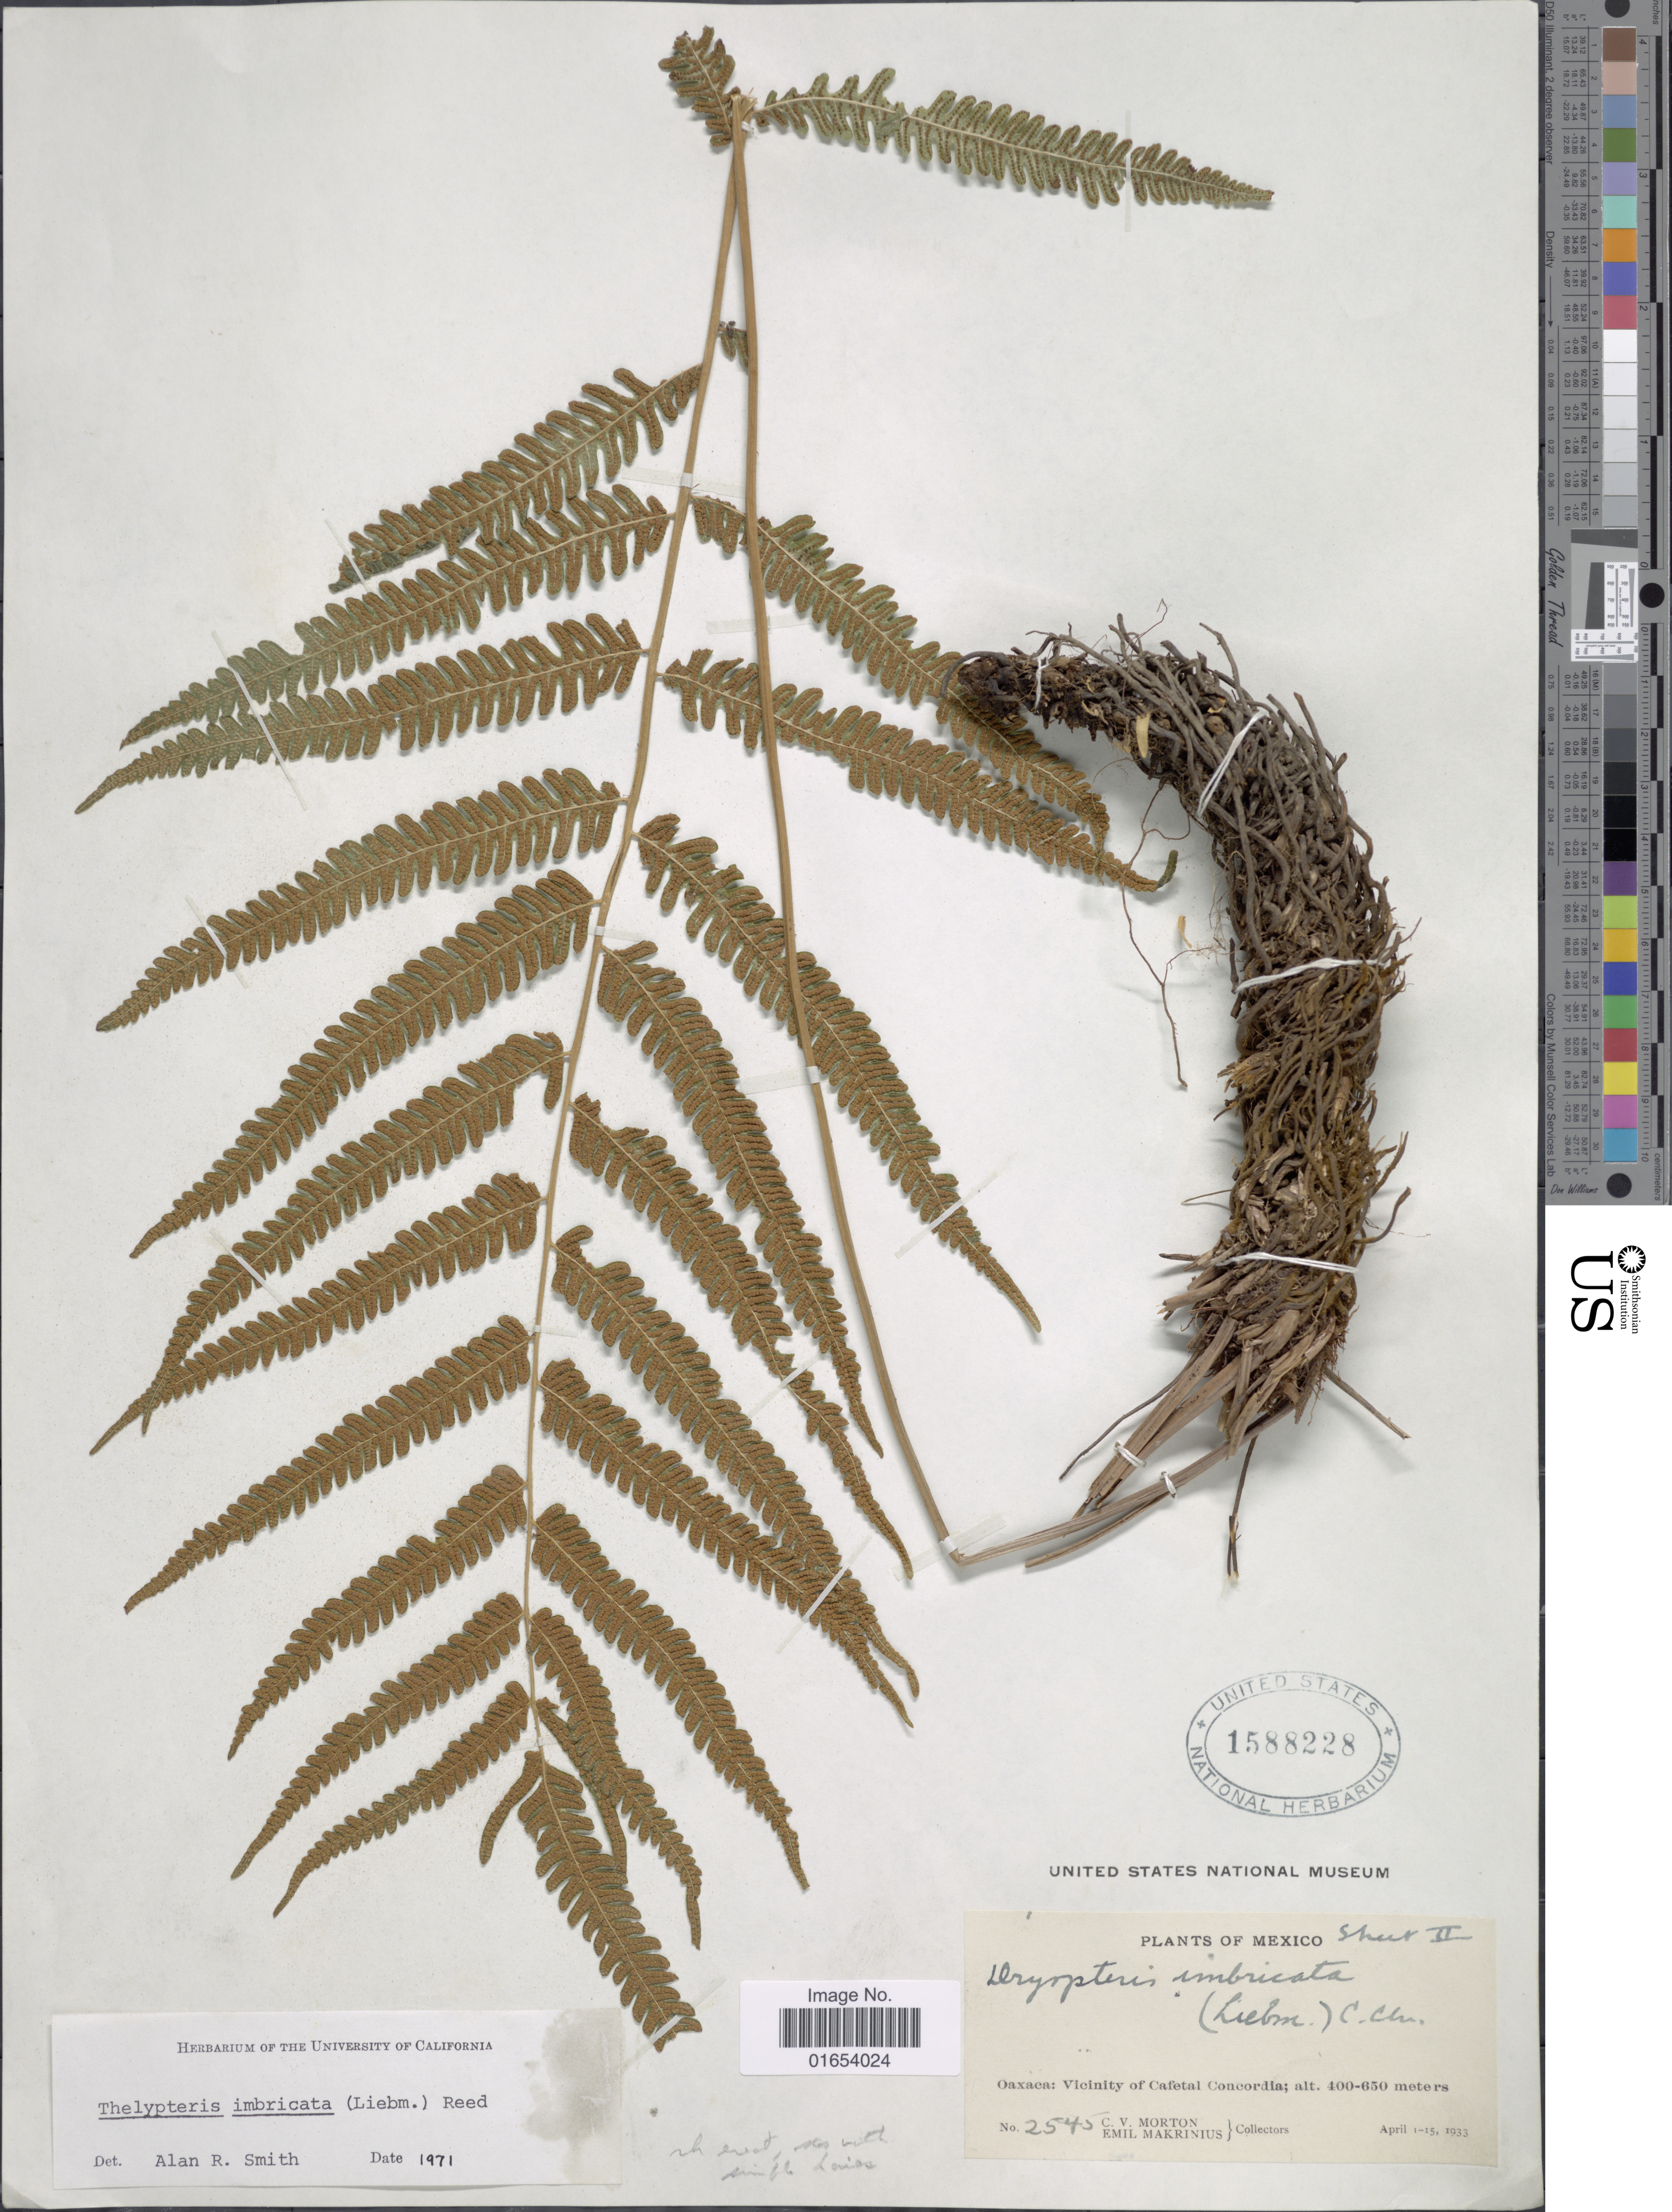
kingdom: Plantae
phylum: Tracheophyta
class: Polypodiopsida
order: Polypodiales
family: Thelypteridaceae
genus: Goniopteris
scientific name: Goniopteris imbricata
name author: (Liebm.) Á. Löve & D. Löve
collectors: C. V. Morton & E. Makrinus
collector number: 2545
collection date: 1933-04-01/1933-04-15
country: Mexico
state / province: Oaxaca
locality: Oaxaca: vicinity of Cafetal Concordia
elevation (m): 400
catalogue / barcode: US 1588228